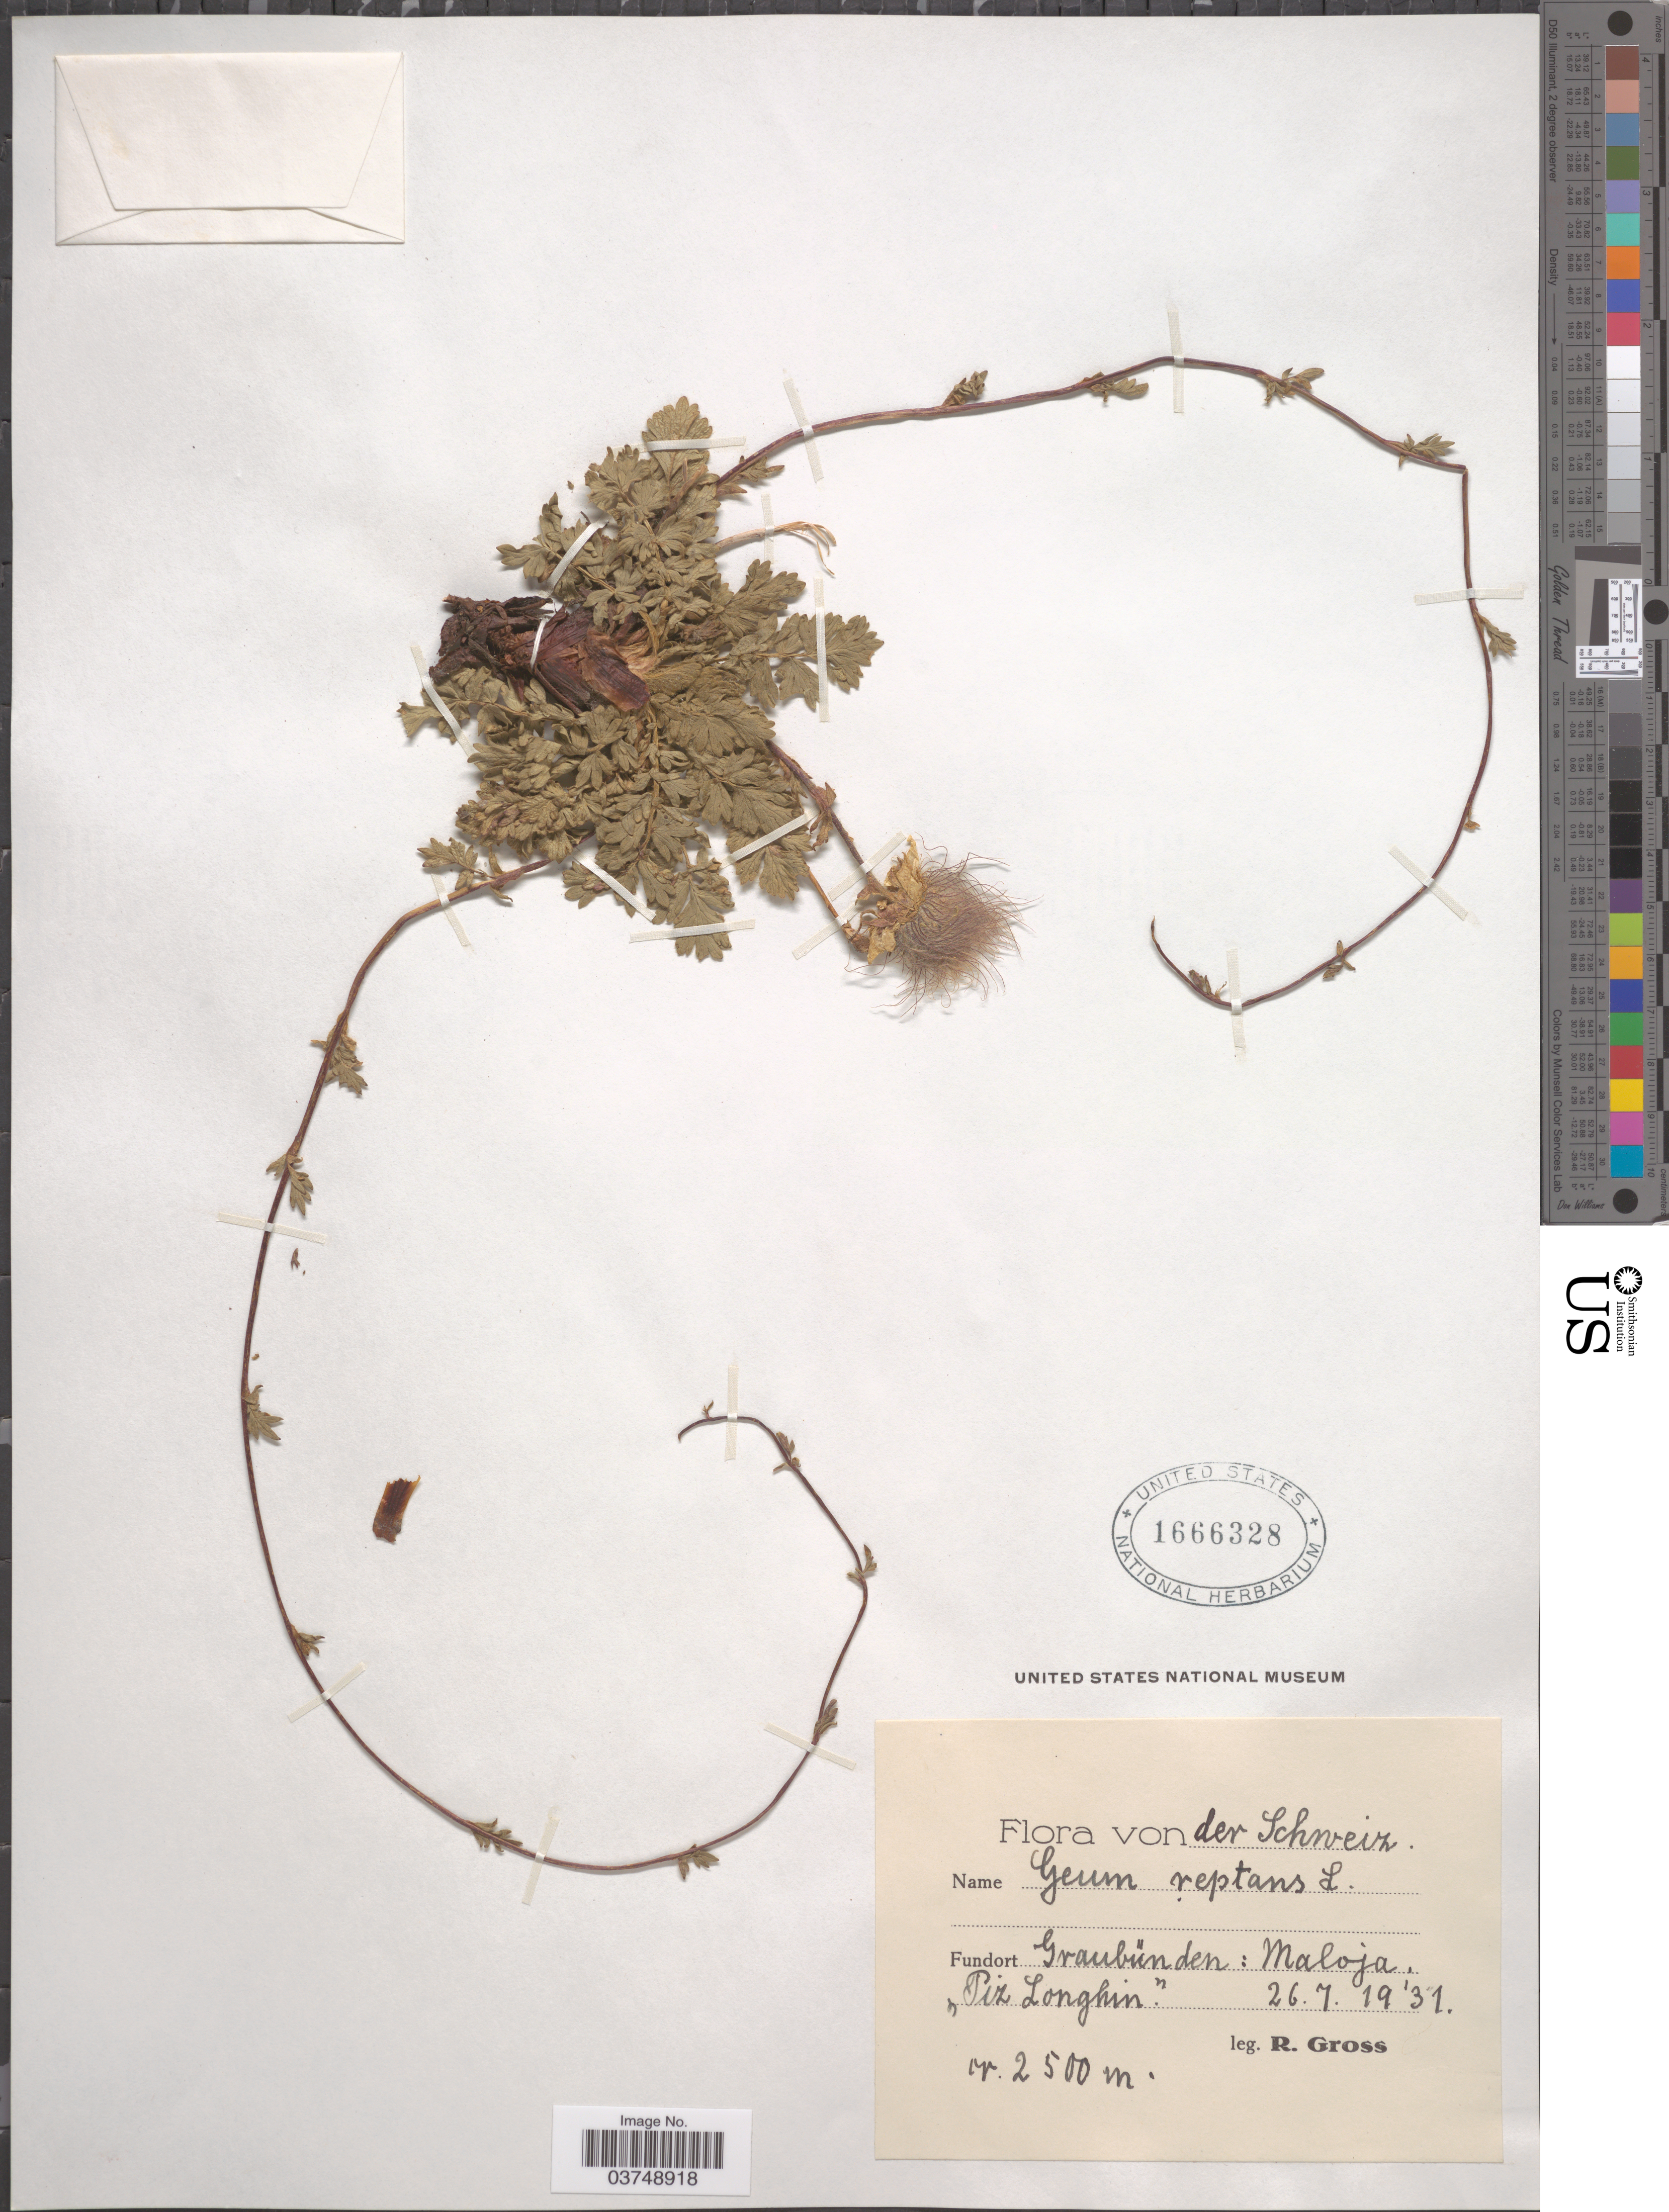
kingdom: Plantae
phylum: Tracheophyta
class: Magnoliopsida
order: Rosales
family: Rosaceae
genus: Geum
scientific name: Geum montanum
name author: L.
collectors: R. Gross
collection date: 1931-07-26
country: Switzerland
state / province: Graubunden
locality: Schweiz. Maloja, "Piz Longhin".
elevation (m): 2500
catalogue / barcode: US 1666328